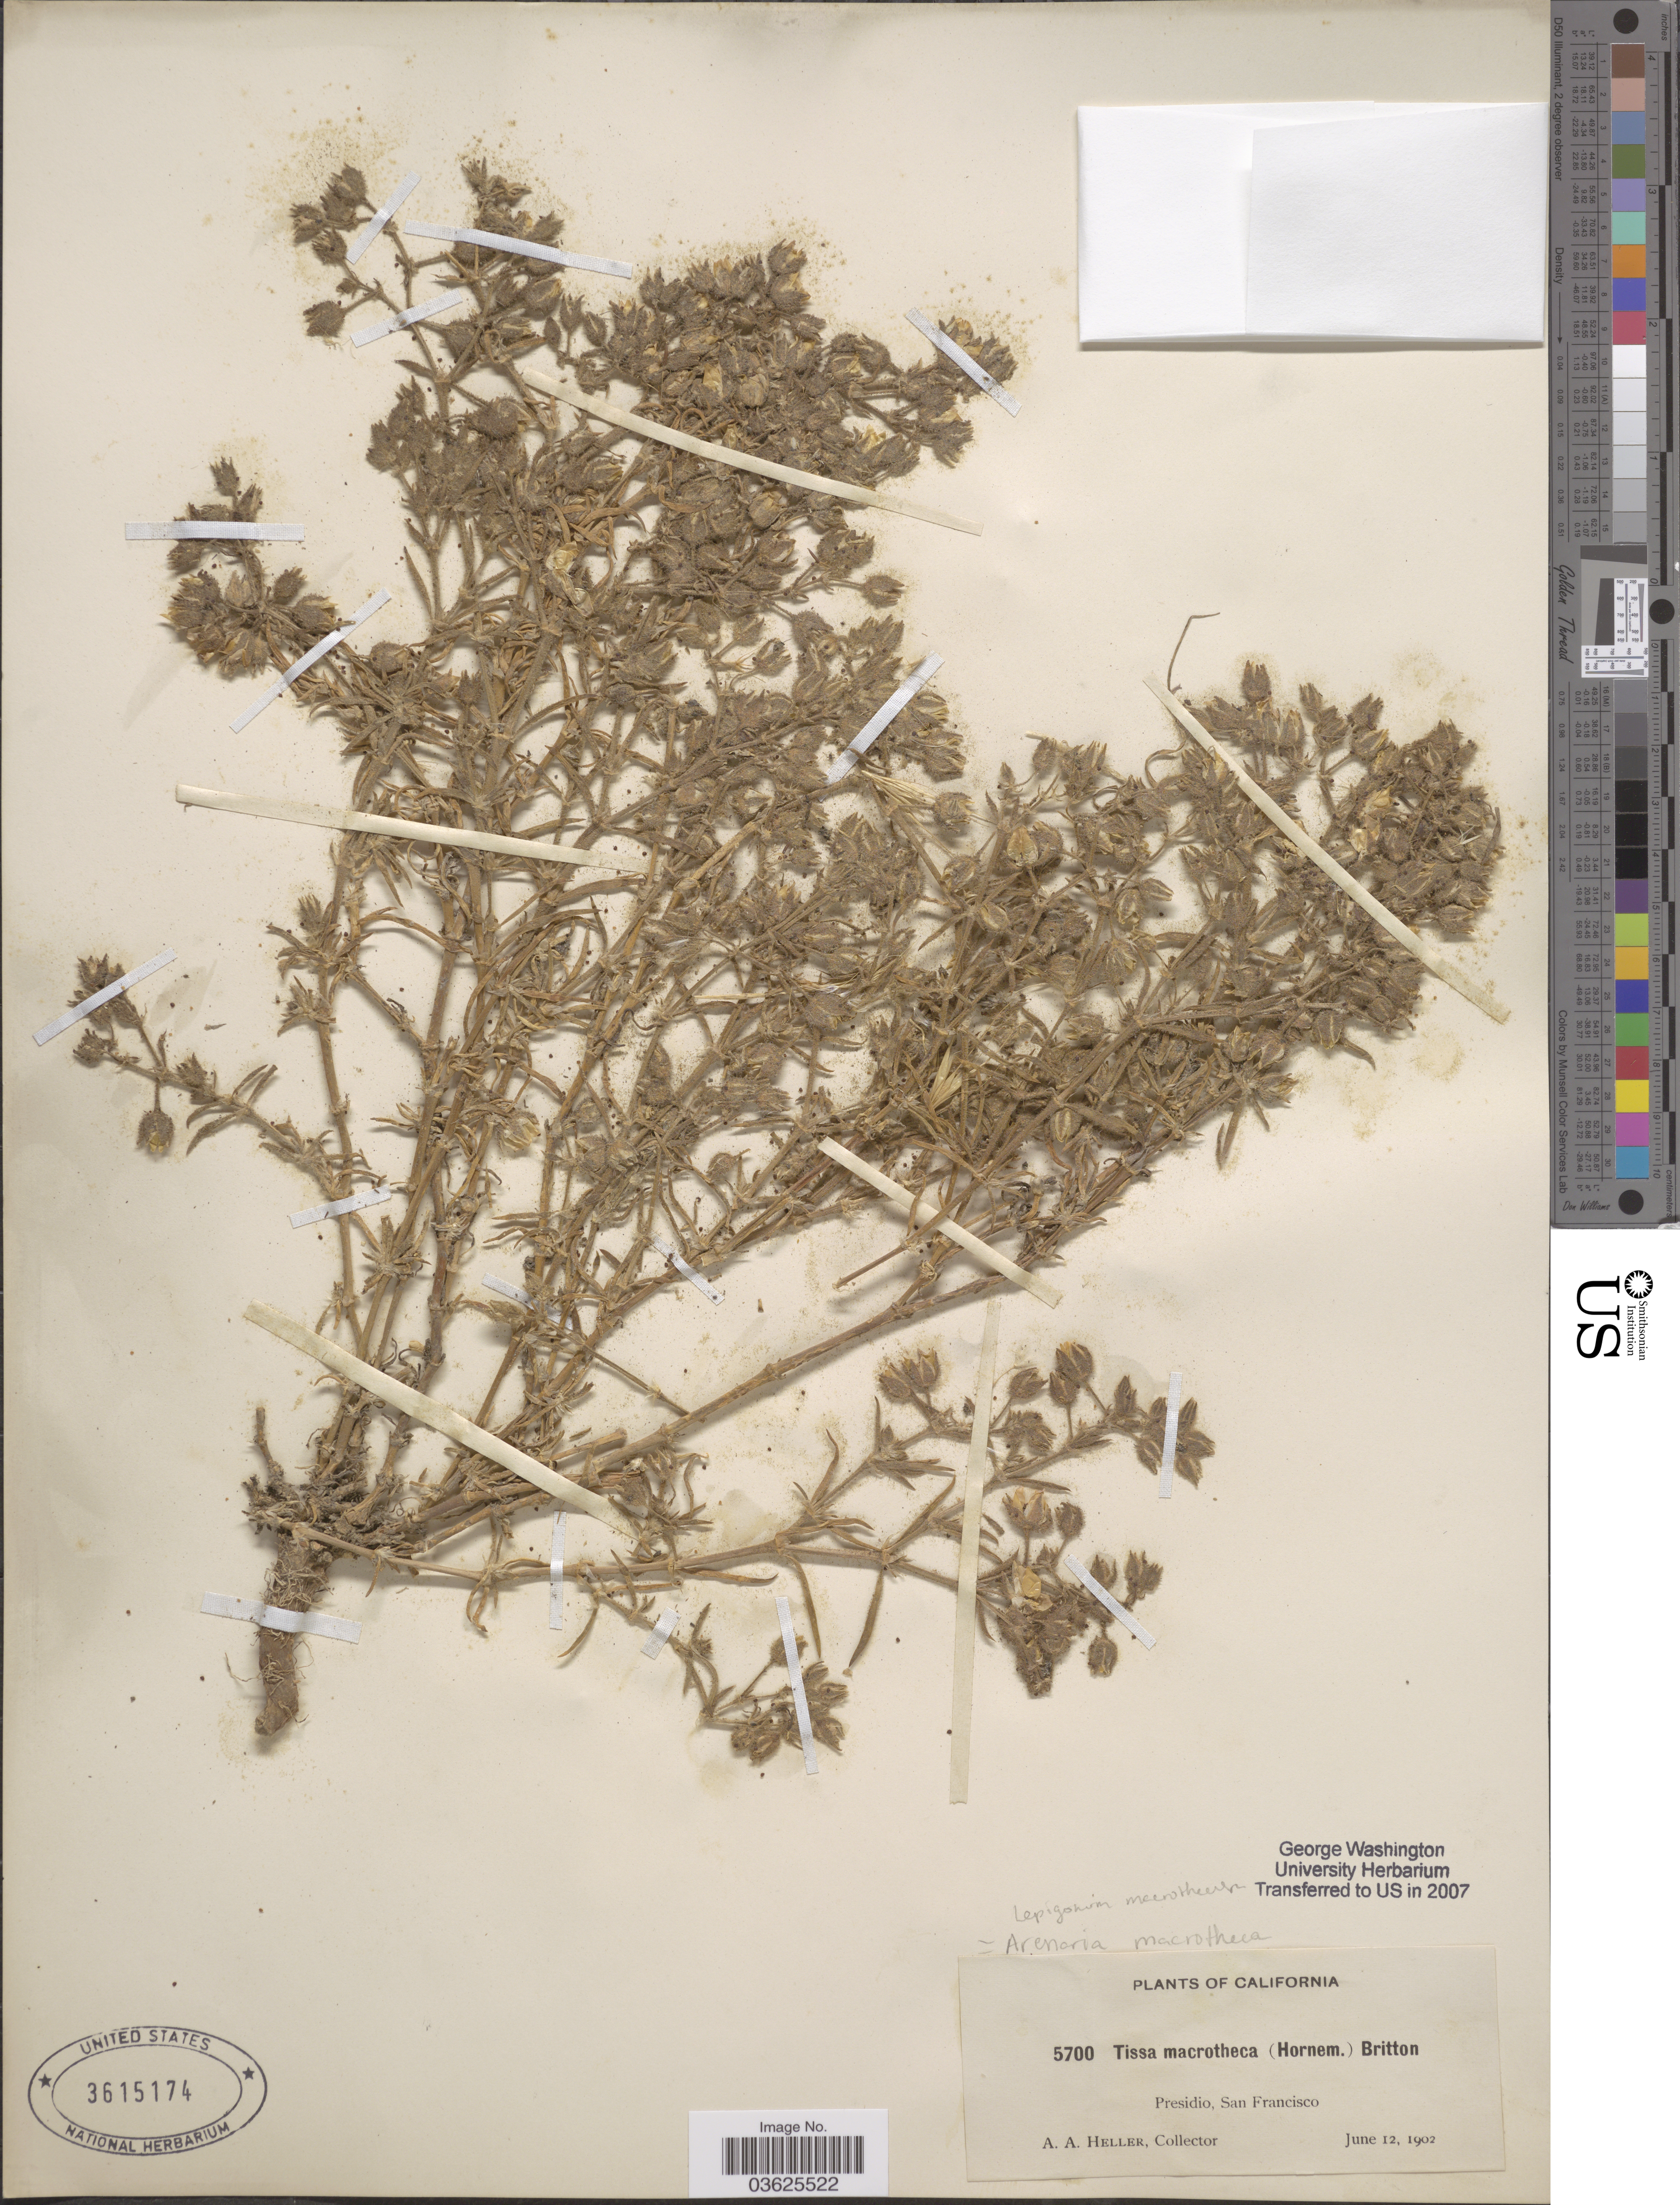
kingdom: Plantae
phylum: Tracheophyta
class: Magnoliopsida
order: Caryophyllales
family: Caryophyllaceae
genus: Spergularia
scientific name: Spergularia macrotheca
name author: (Hornem.) Heynh.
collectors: A. A. Heller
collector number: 5700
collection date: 1902-06-12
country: United States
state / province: California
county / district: San Francisco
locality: Presidio, San Francisco.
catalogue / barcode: US 3615174